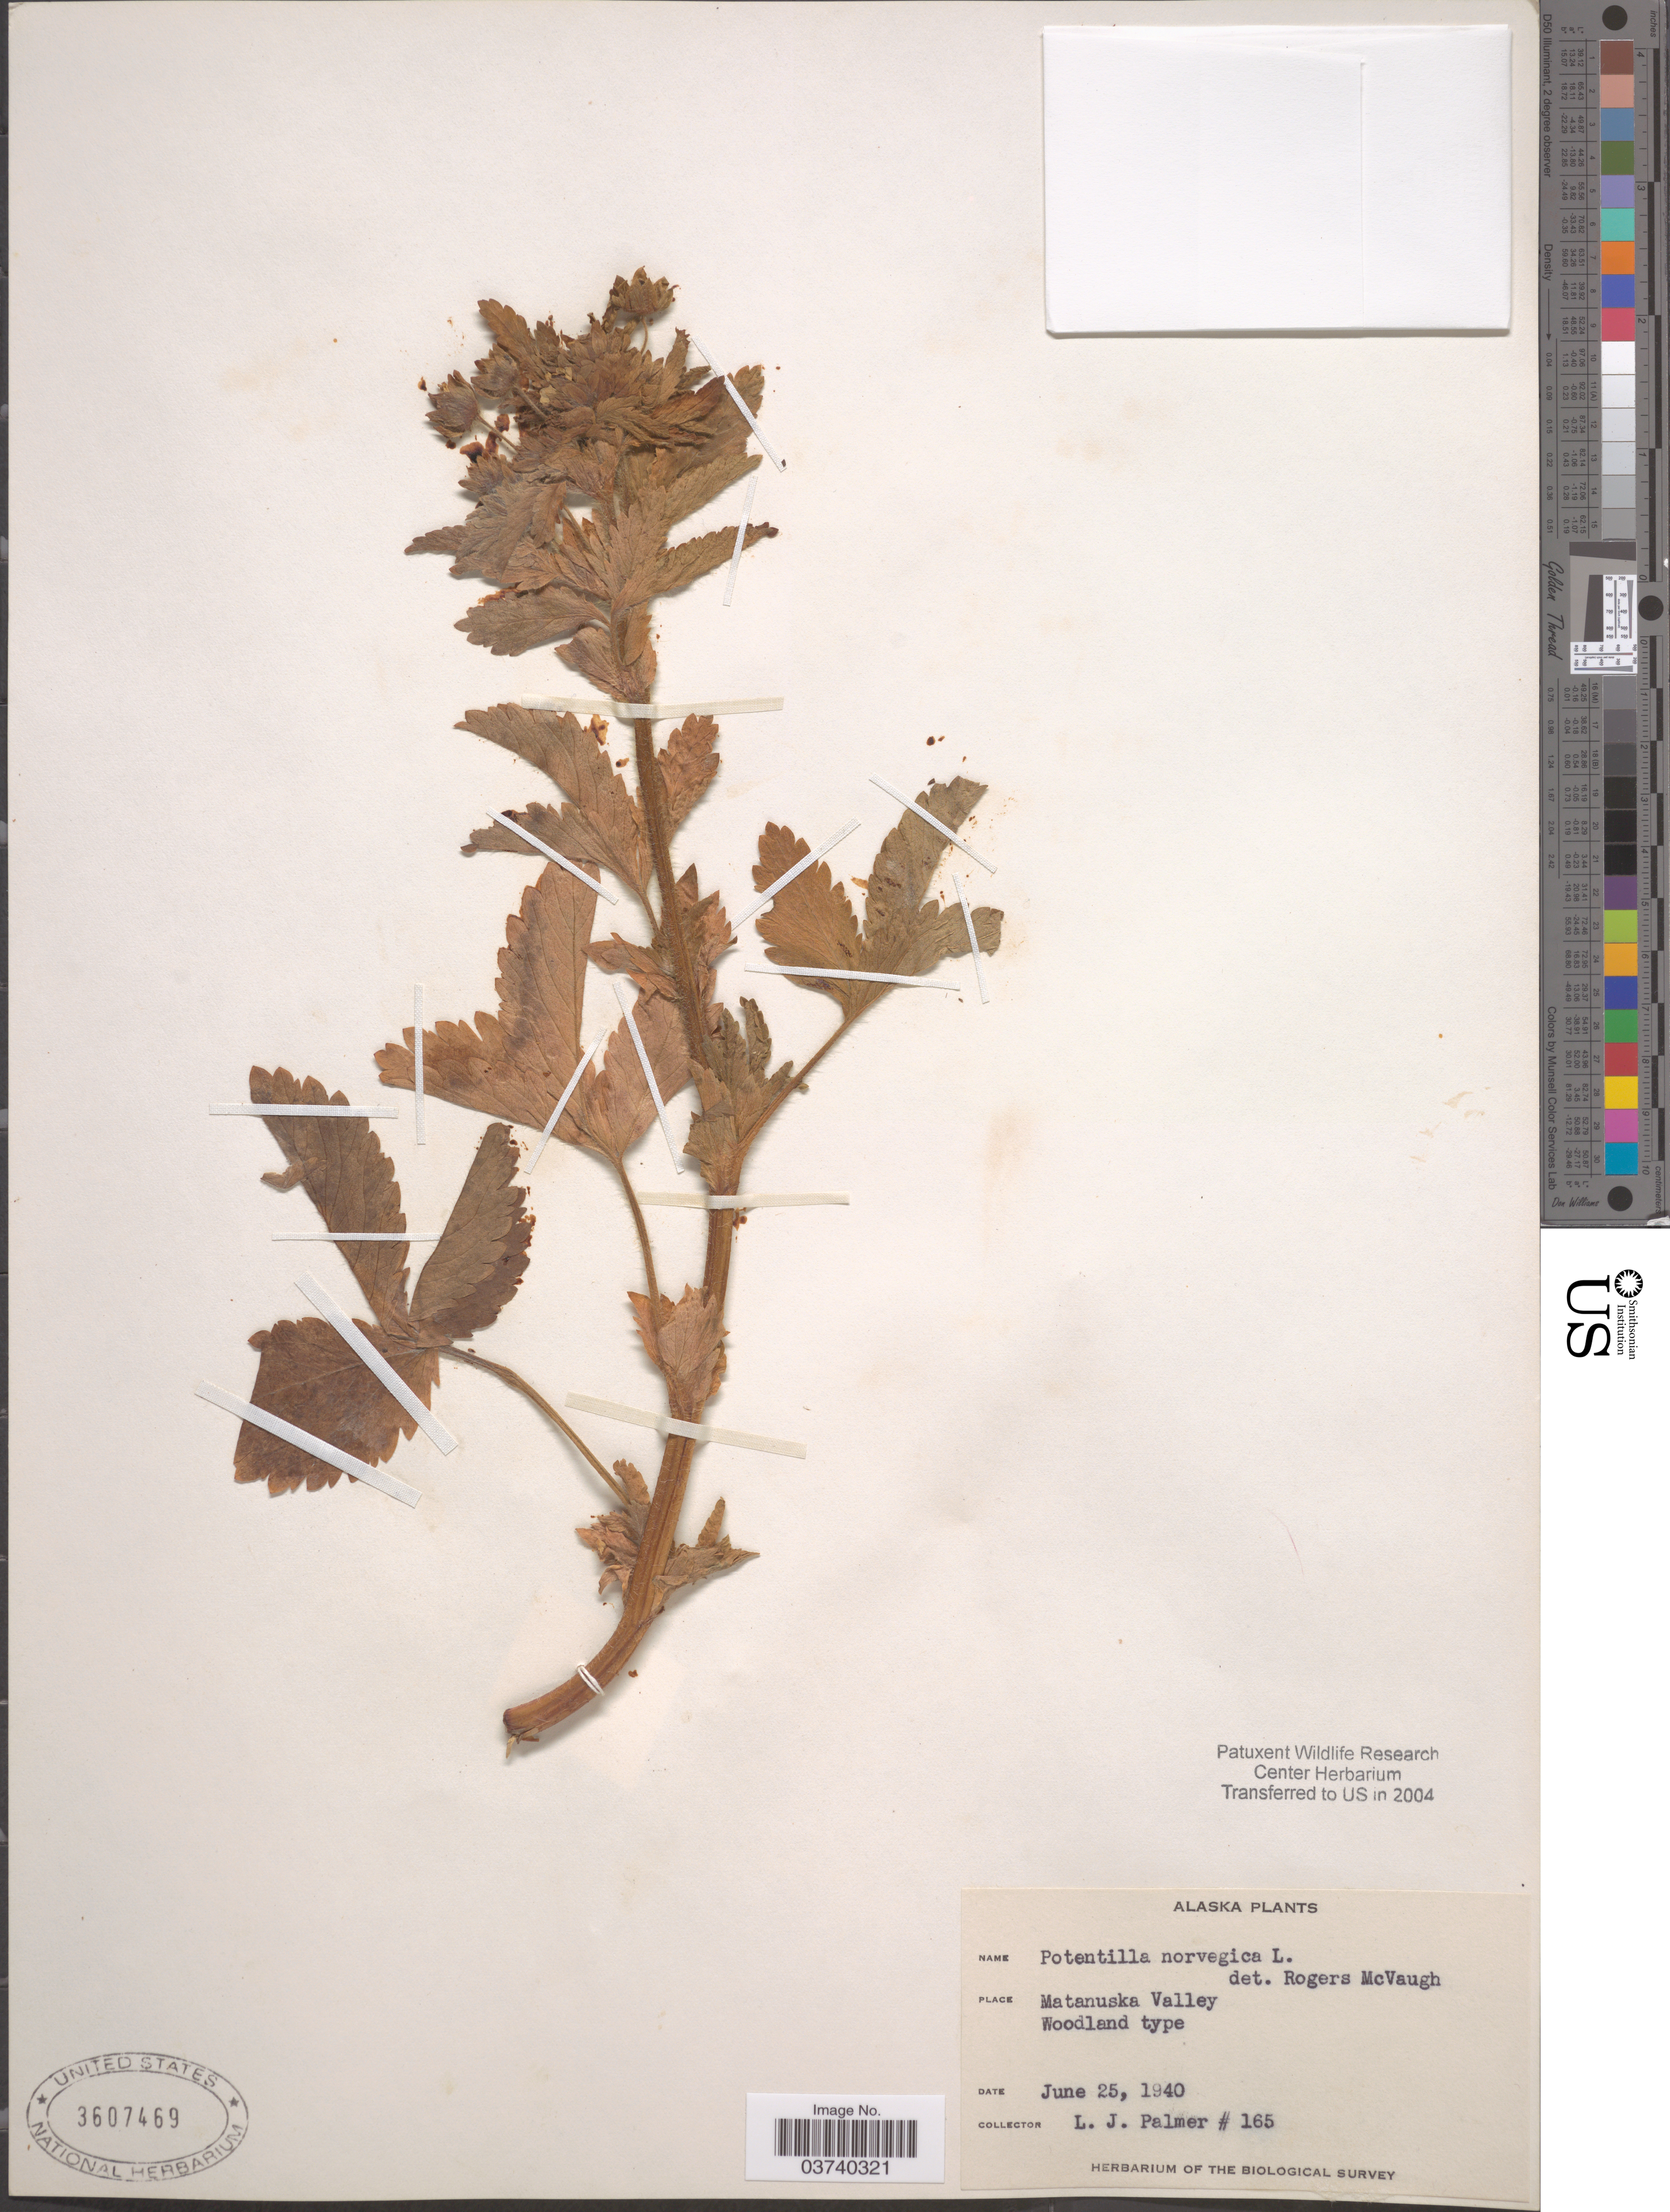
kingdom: Plantae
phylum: Tracheophyta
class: Magnoliopsida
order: Rosales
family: Rosaceae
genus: Potentilla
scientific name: Potentilla norvegica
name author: L.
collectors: L. J. Palmer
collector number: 165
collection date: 1940-06-25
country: United States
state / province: Alaska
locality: Matanuska Valley.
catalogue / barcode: US 3607469